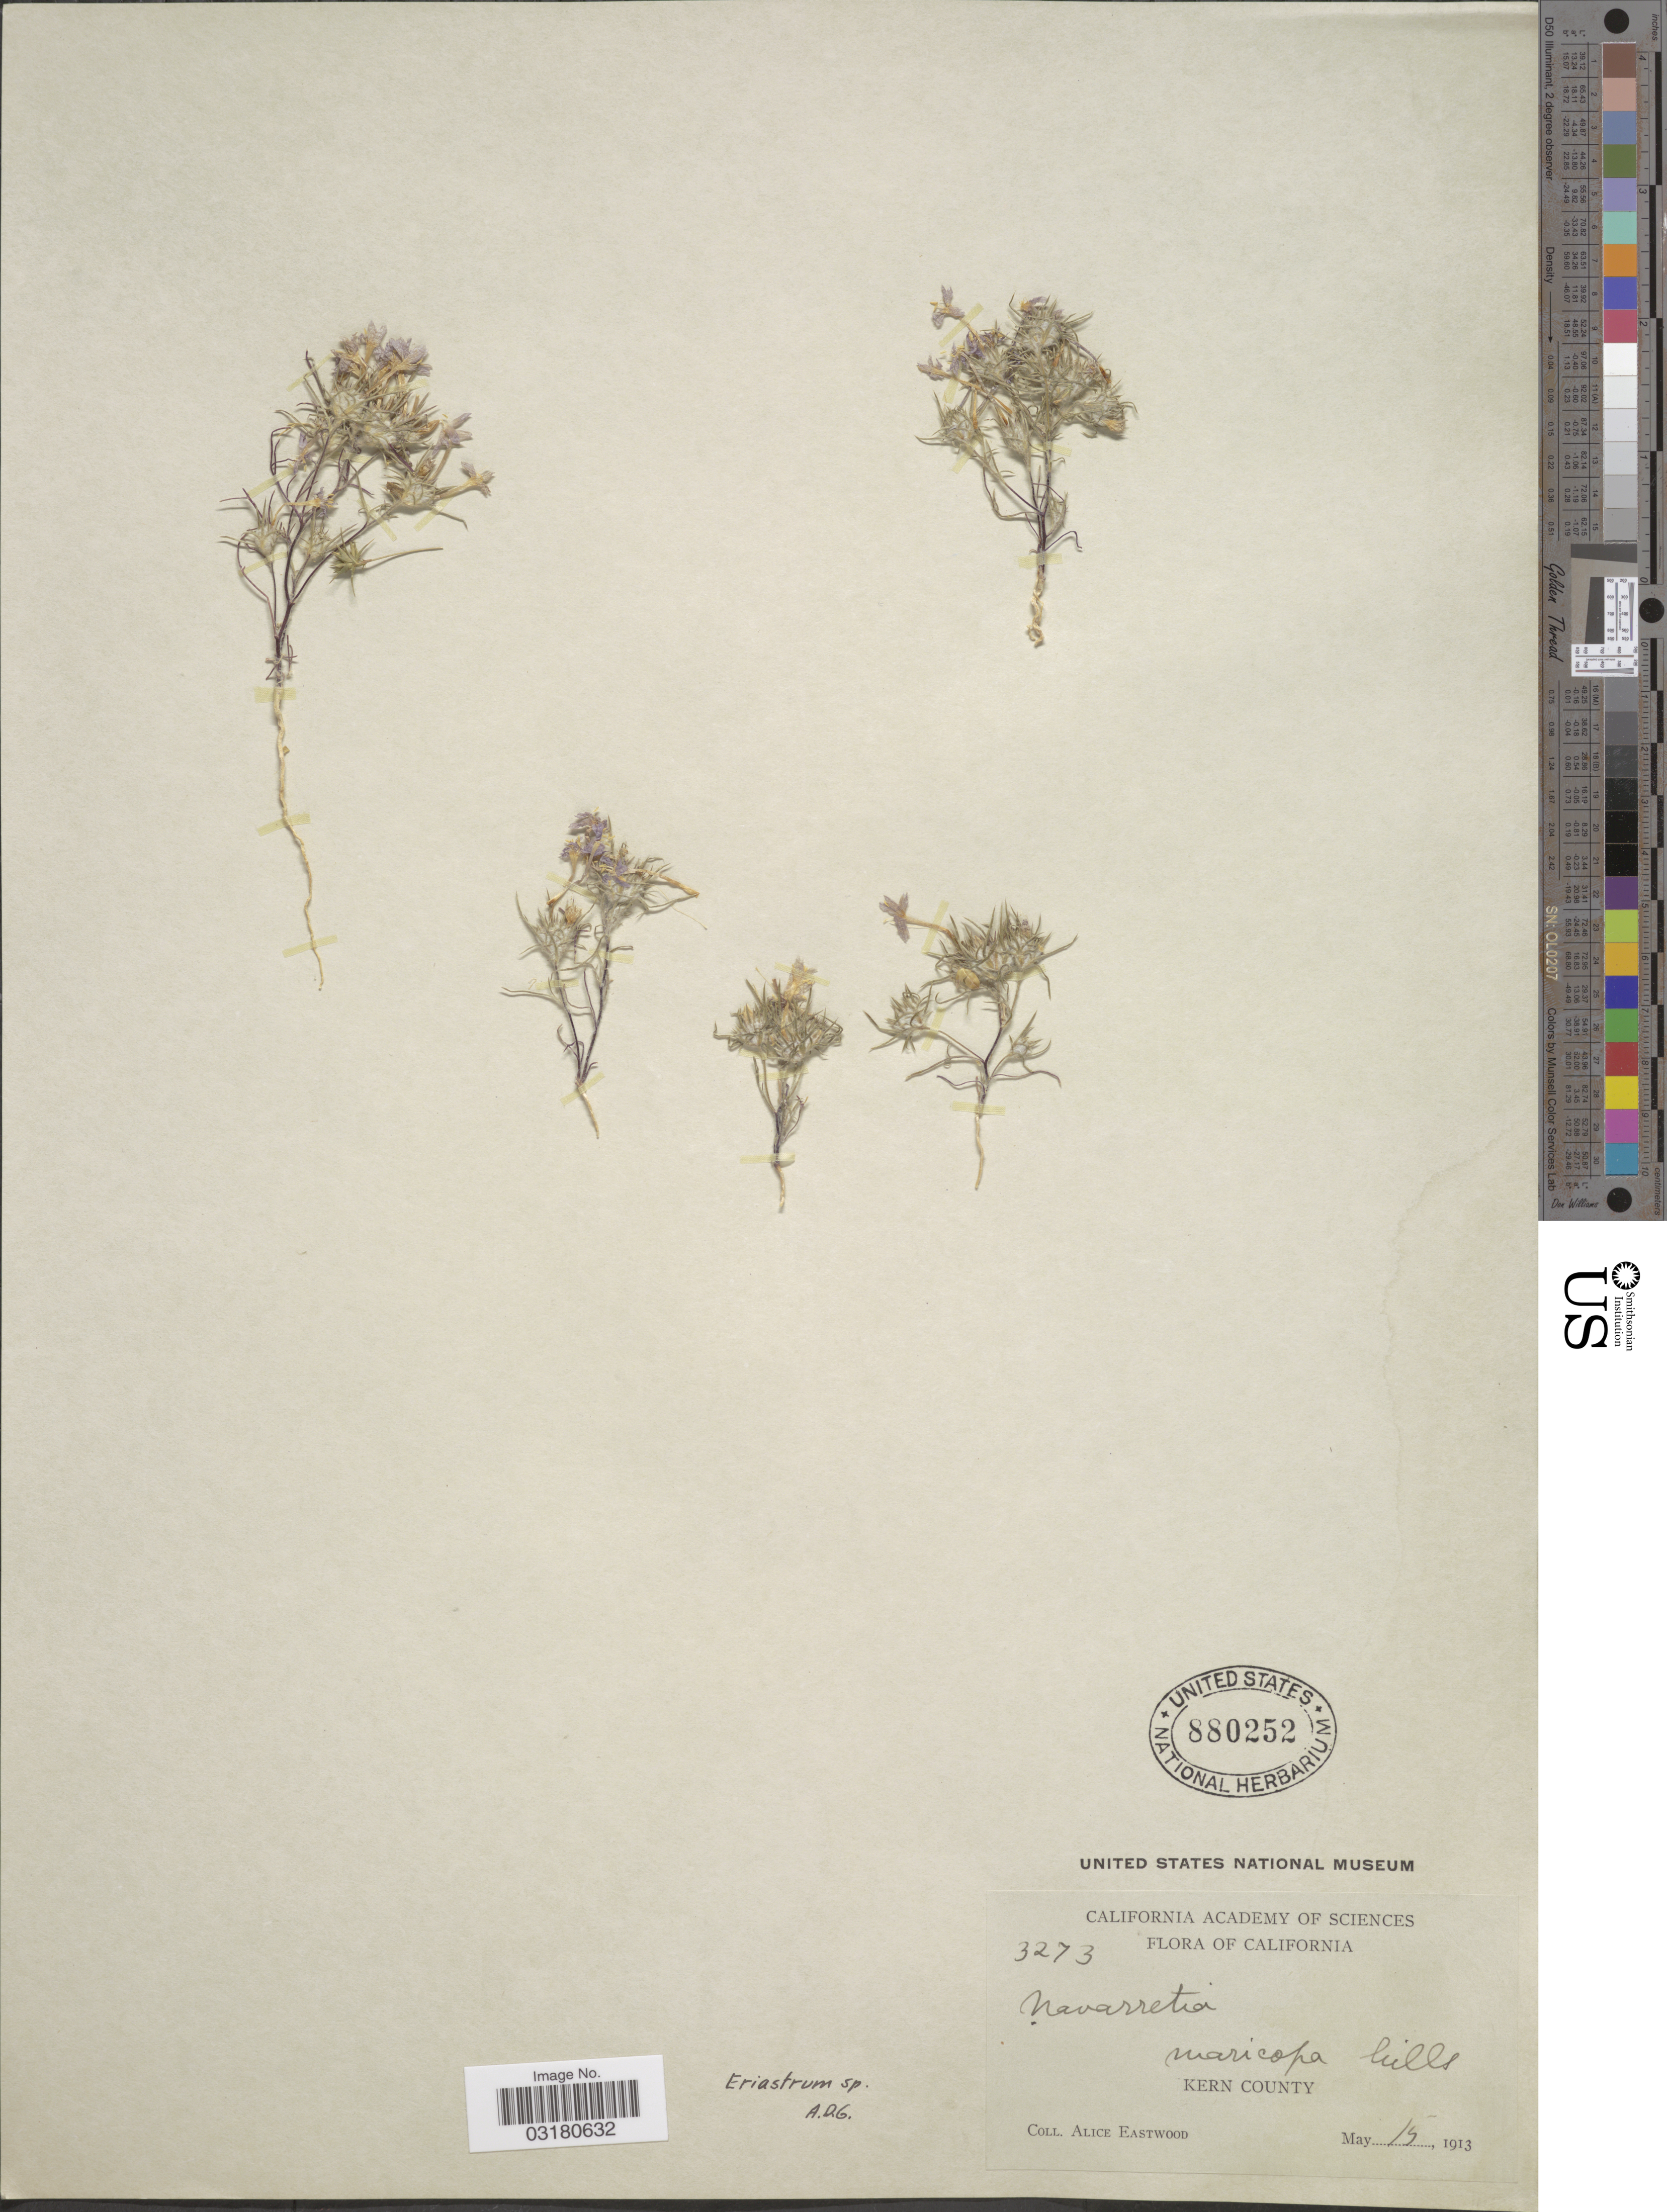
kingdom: Plantae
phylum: Tracheophyta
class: Magnoliopsida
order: Ericales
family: Polemoniaceae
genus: Eriastrum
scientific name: Eriastrum sp.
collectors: A. Eastwood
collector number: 3273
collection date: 1913-05-15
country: United States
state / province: California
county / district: Kern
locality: Maricopa hills, Kern County.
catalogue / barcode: US 880252